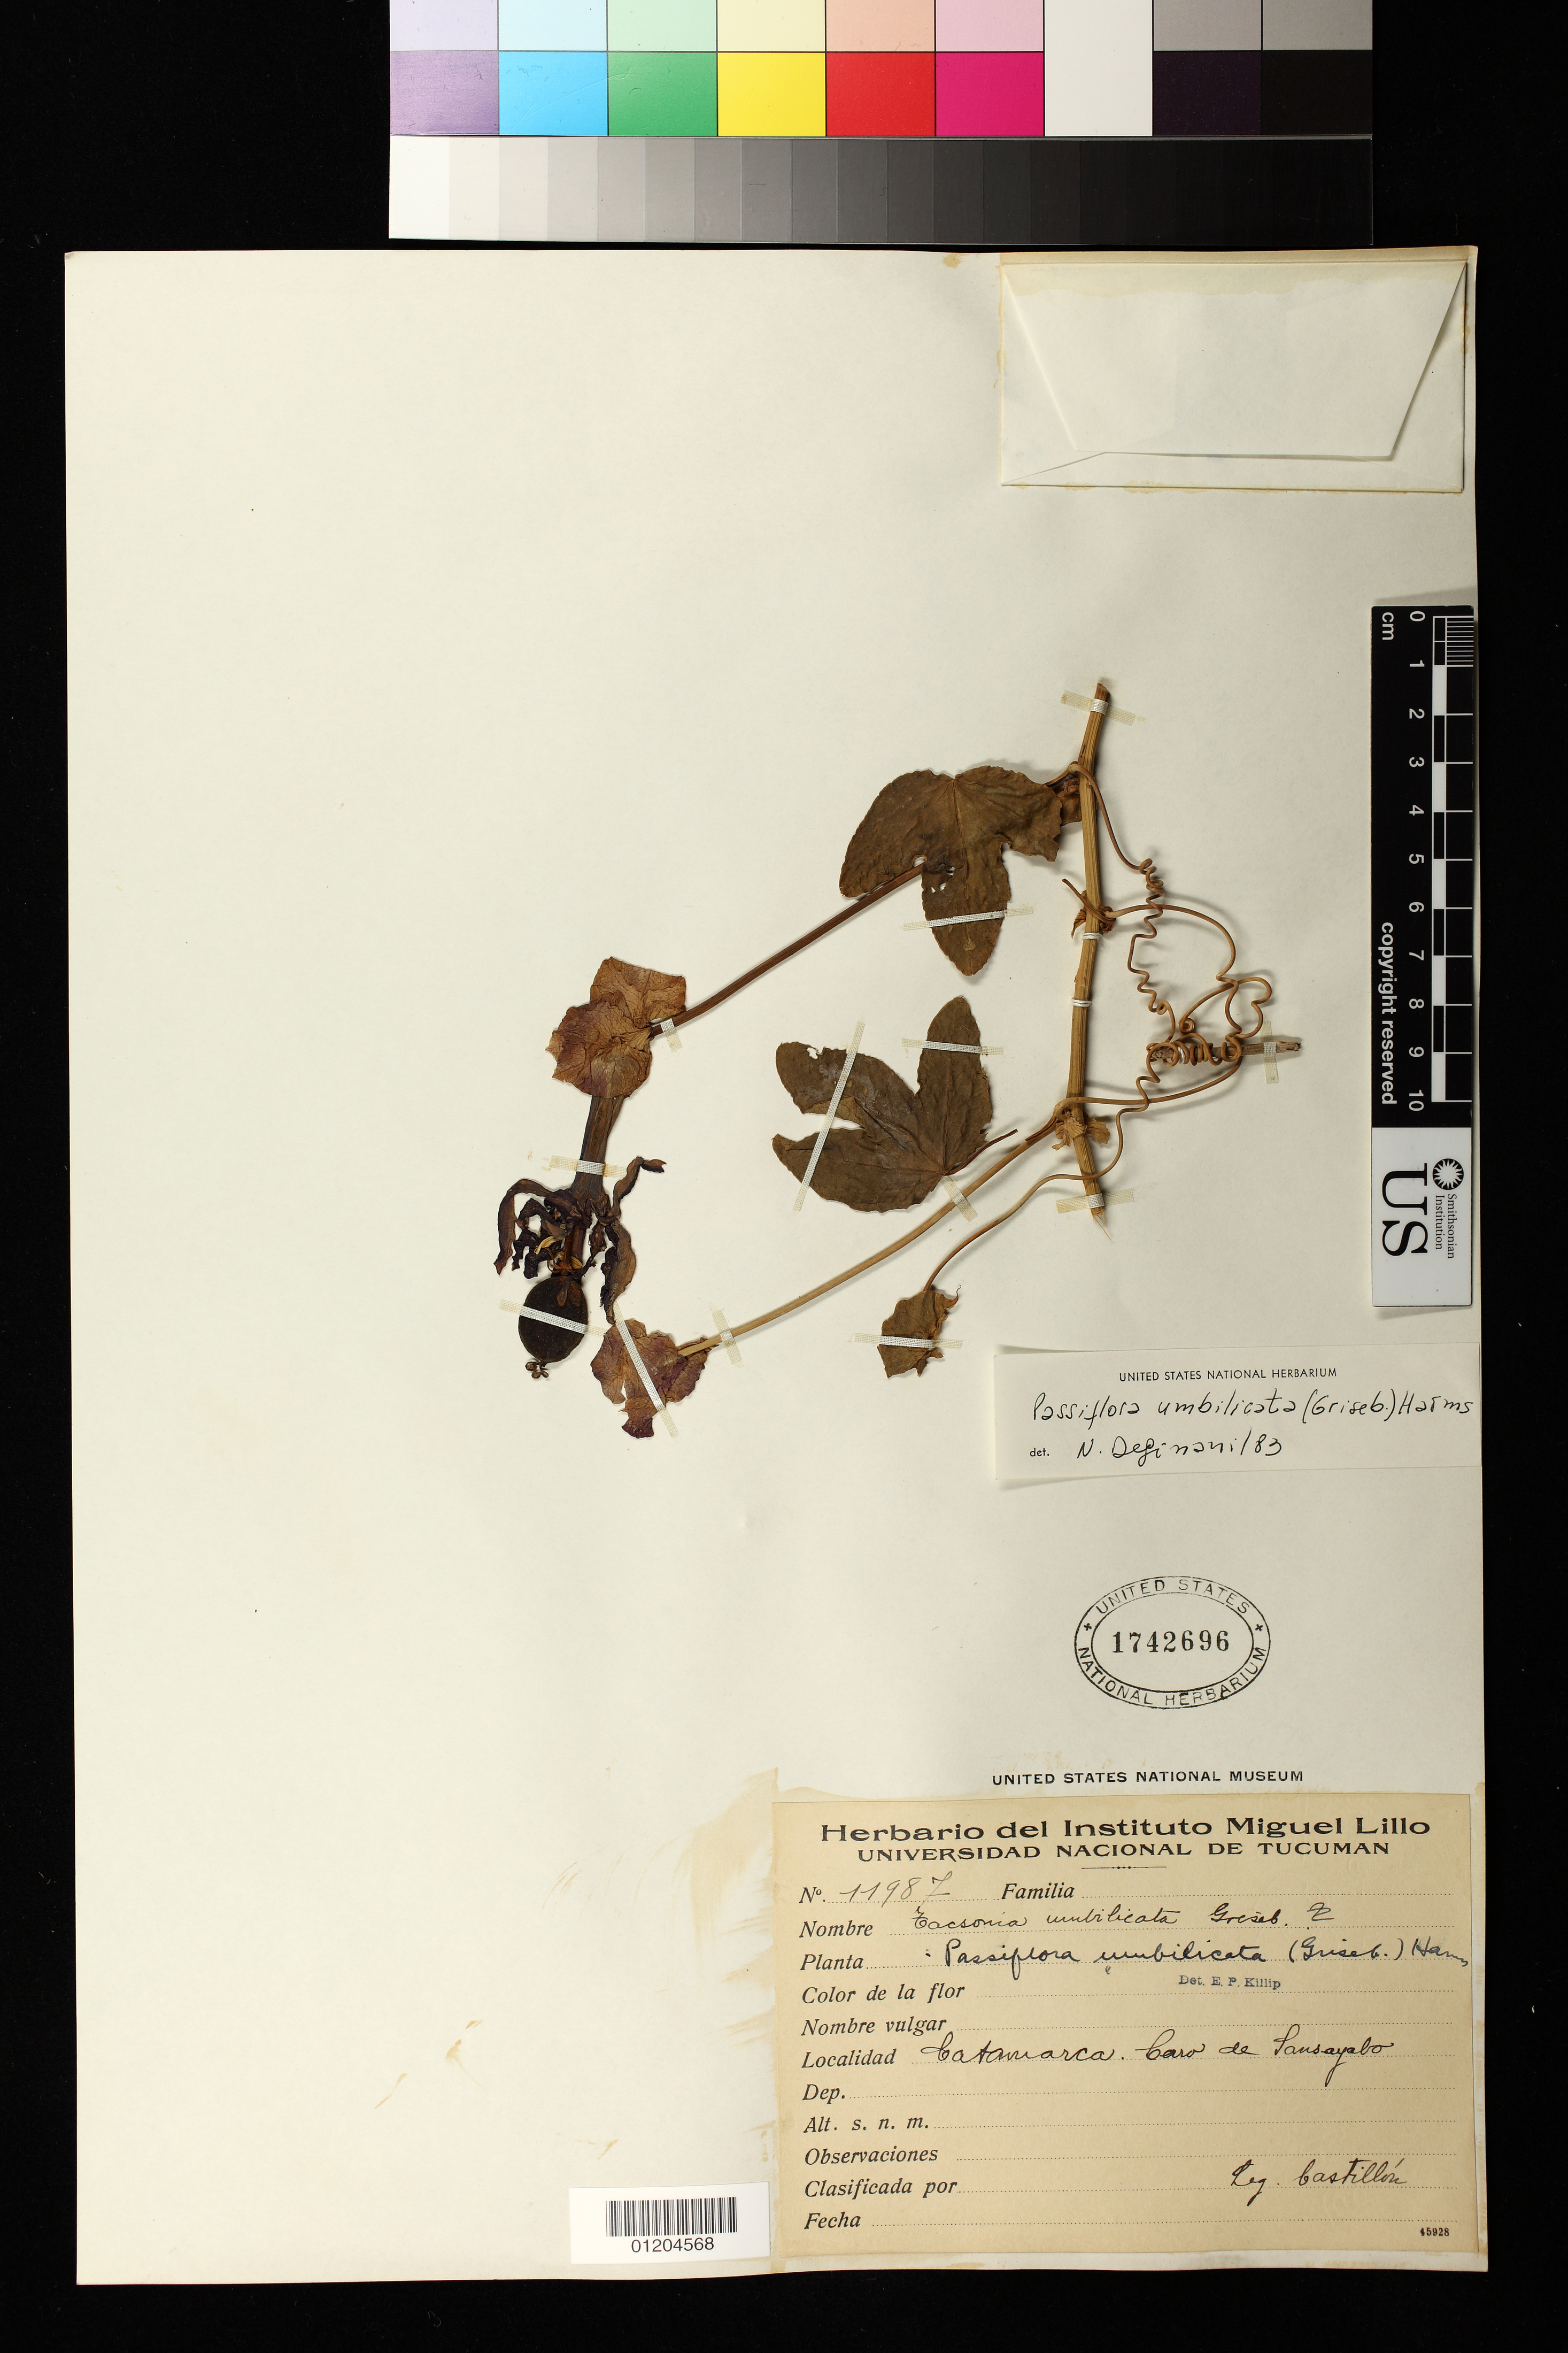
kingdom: Plantae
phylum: Tracheophyta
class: Magnoliopsida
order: Malpighiales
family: Passifloraceae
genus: Passiflora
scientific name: Passiflora umbilicata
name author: (Griseb.) Harms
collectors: Castillon, --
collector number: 11987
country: Argentina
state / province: Catamarca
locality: Caro de Sansayabo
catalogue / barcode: US 1742696